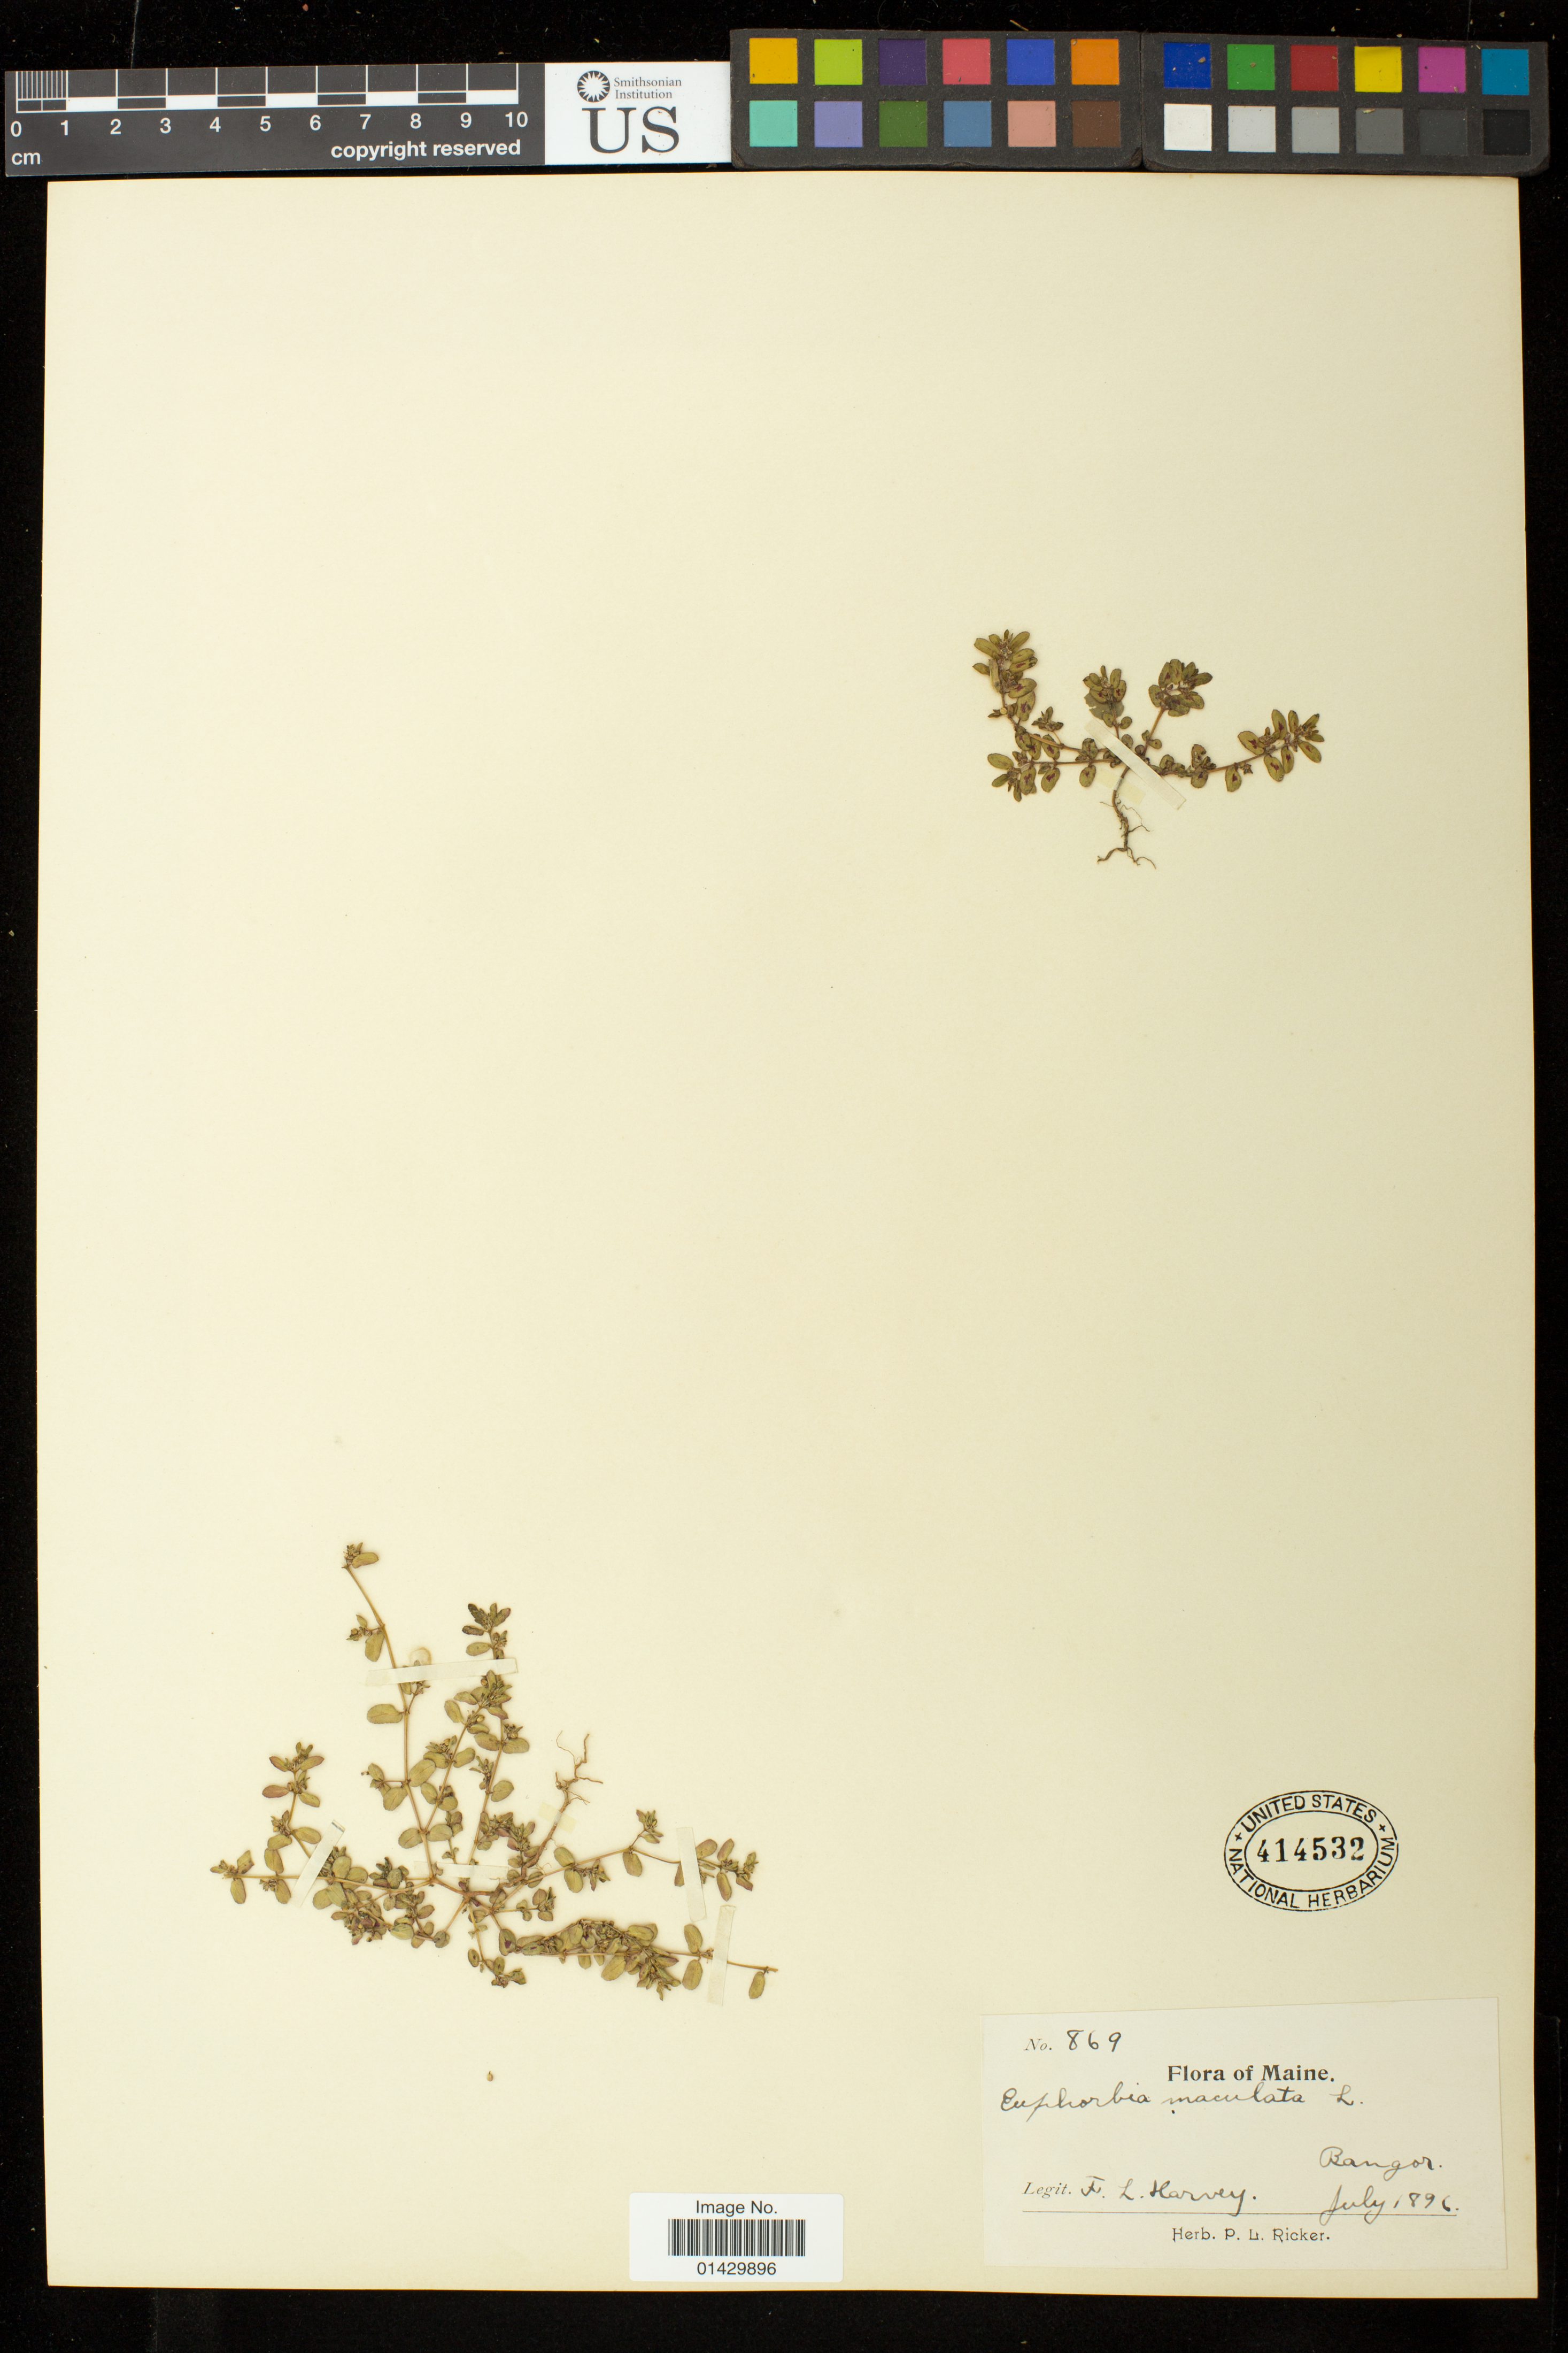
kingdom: Plantae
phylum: Tracheophyta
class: Magnoliopsida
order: Malpighiales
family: Euphorbiaceae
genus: Euphorbia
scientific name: Euphorbia maculata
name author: L.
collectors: F. L. Harvey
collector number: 869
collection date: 1896-07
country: United States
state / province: Maine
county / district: Penobscot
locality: Bangor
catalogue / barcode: US 414532